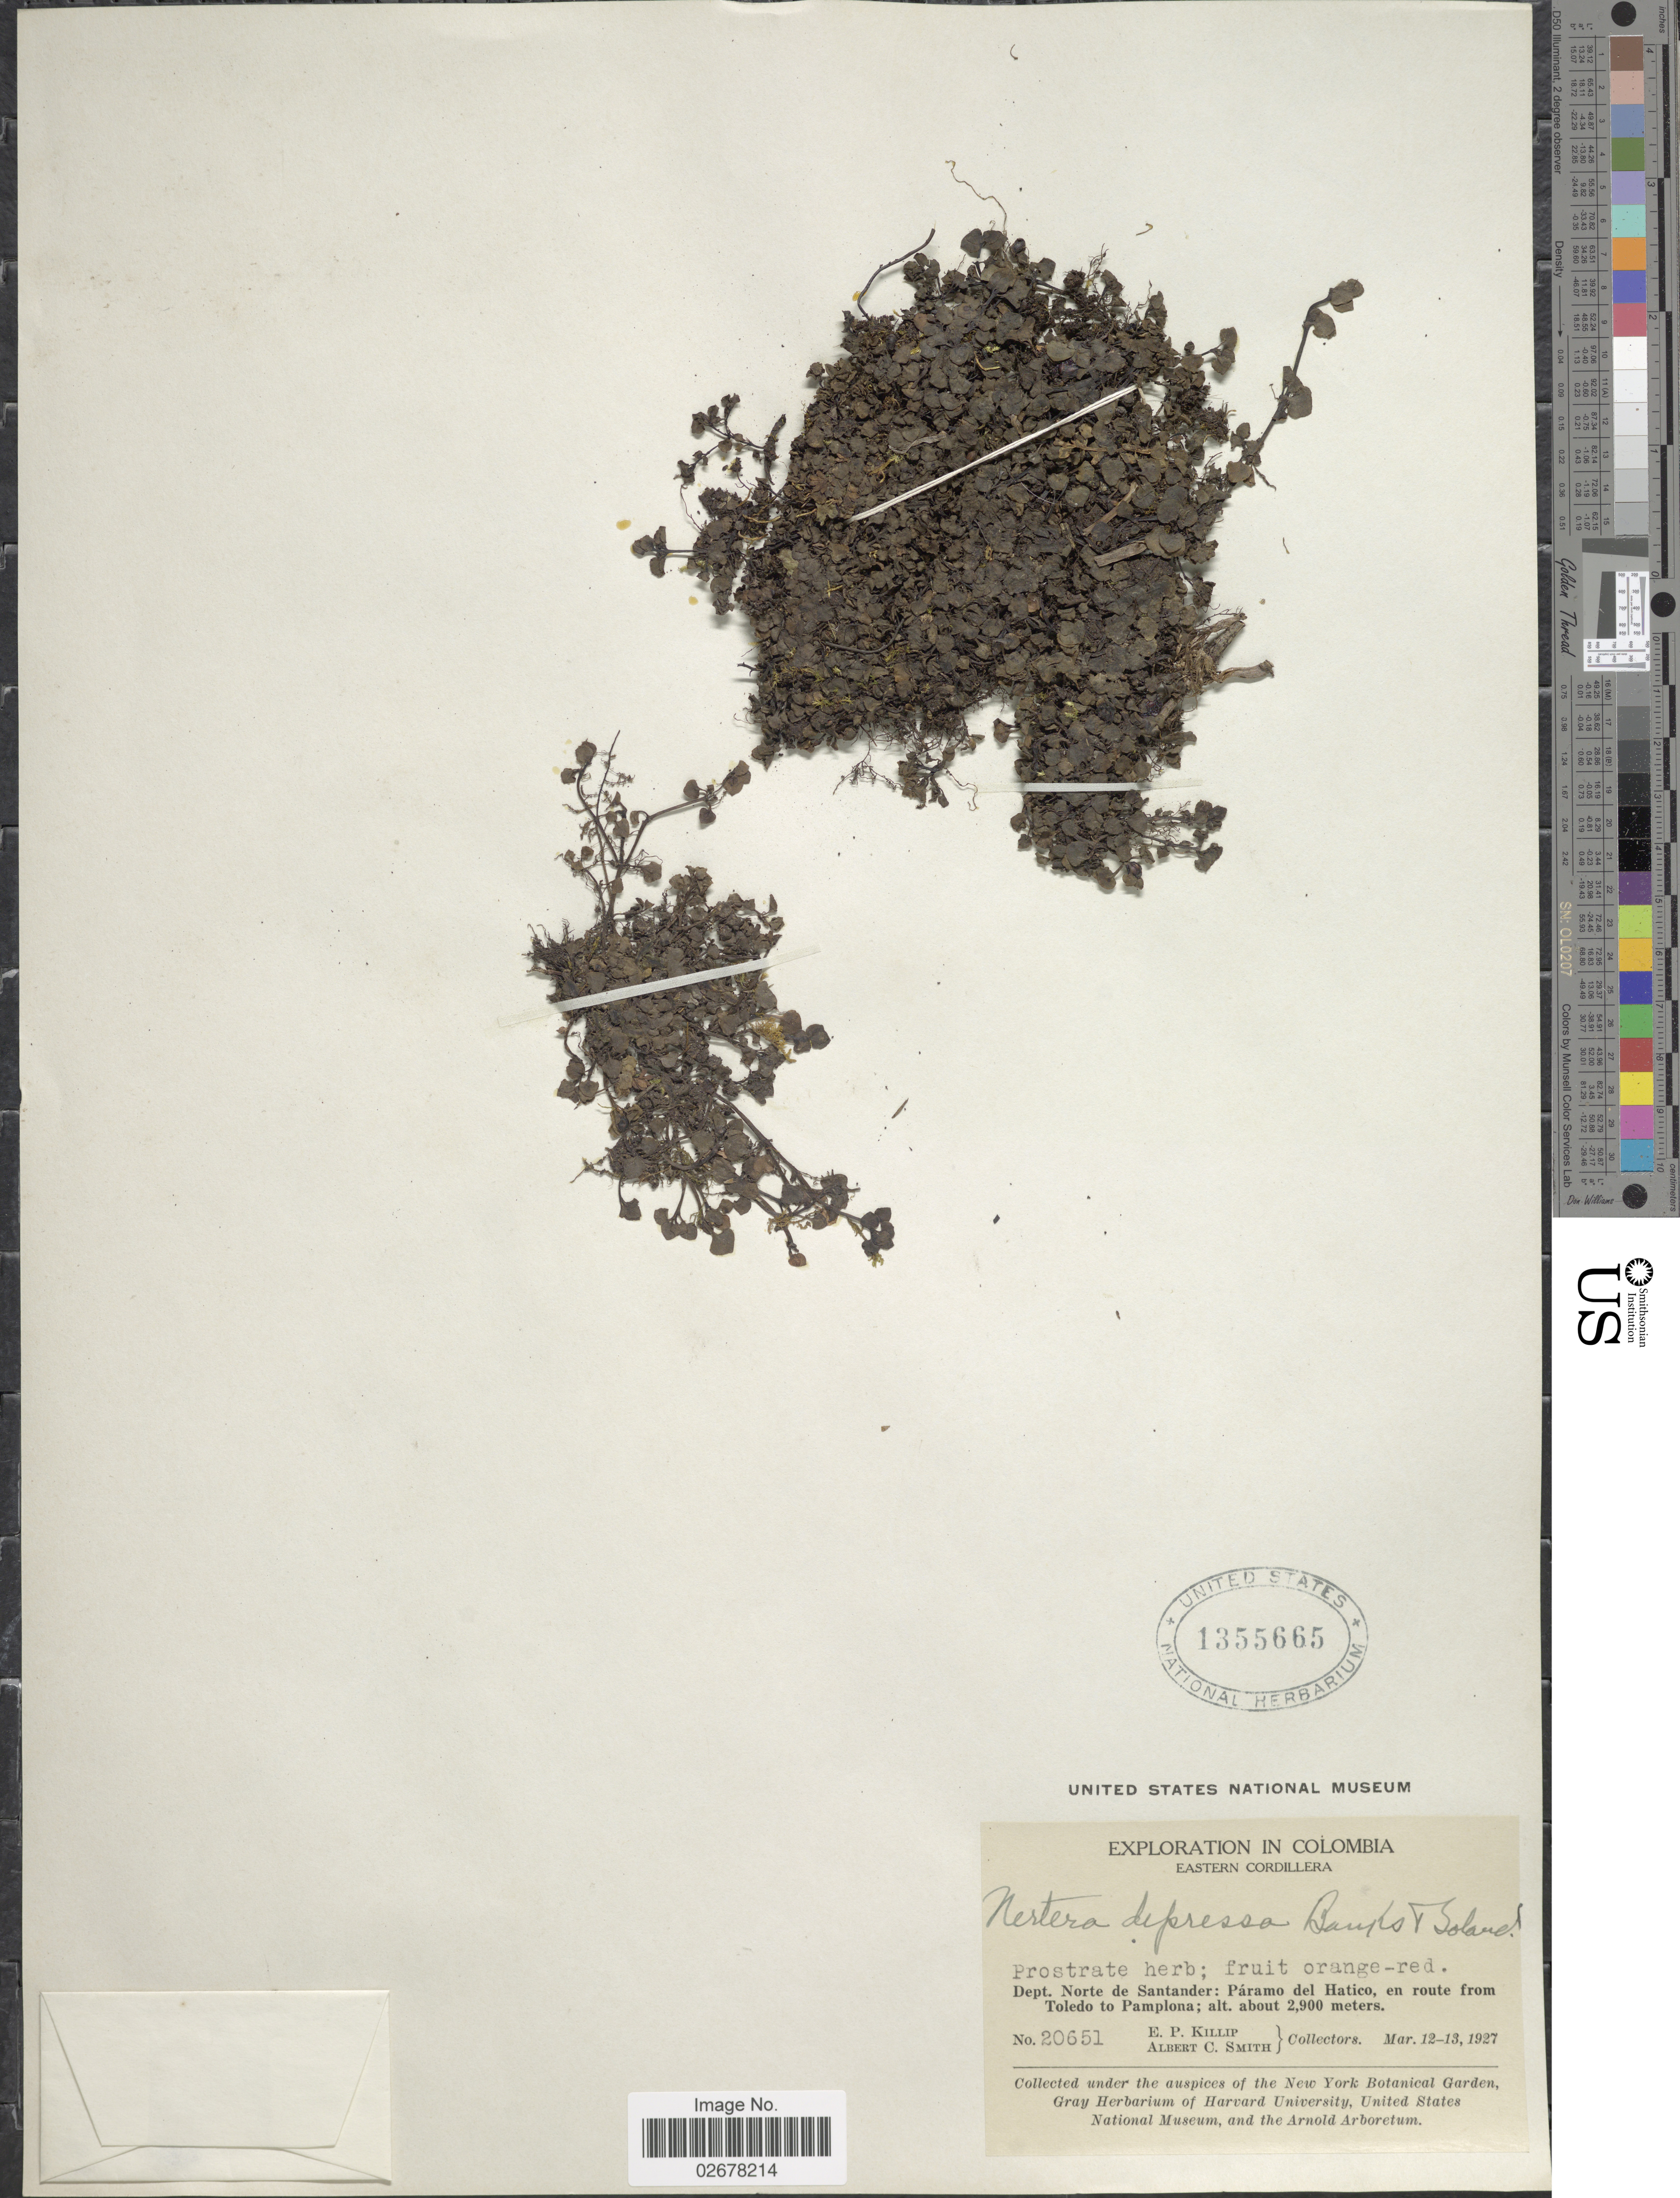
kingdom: Plantae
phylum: Tracheophyta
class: Magnoliopsida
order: Gentianales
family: Rubiaceae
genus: Nertera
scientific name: Nertera depressa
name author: Banks & Sol. ex Gaertn.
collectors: E. P. Killip & A. C. Smith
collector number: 20651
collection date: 1927-03-12/1927-03-13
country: Colombia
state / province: Norte de Santander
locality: Eastern Cordillera, Paramo del Hatico, en route from Toledo to Pamplona.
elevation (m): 2900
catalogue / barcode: US 1355665